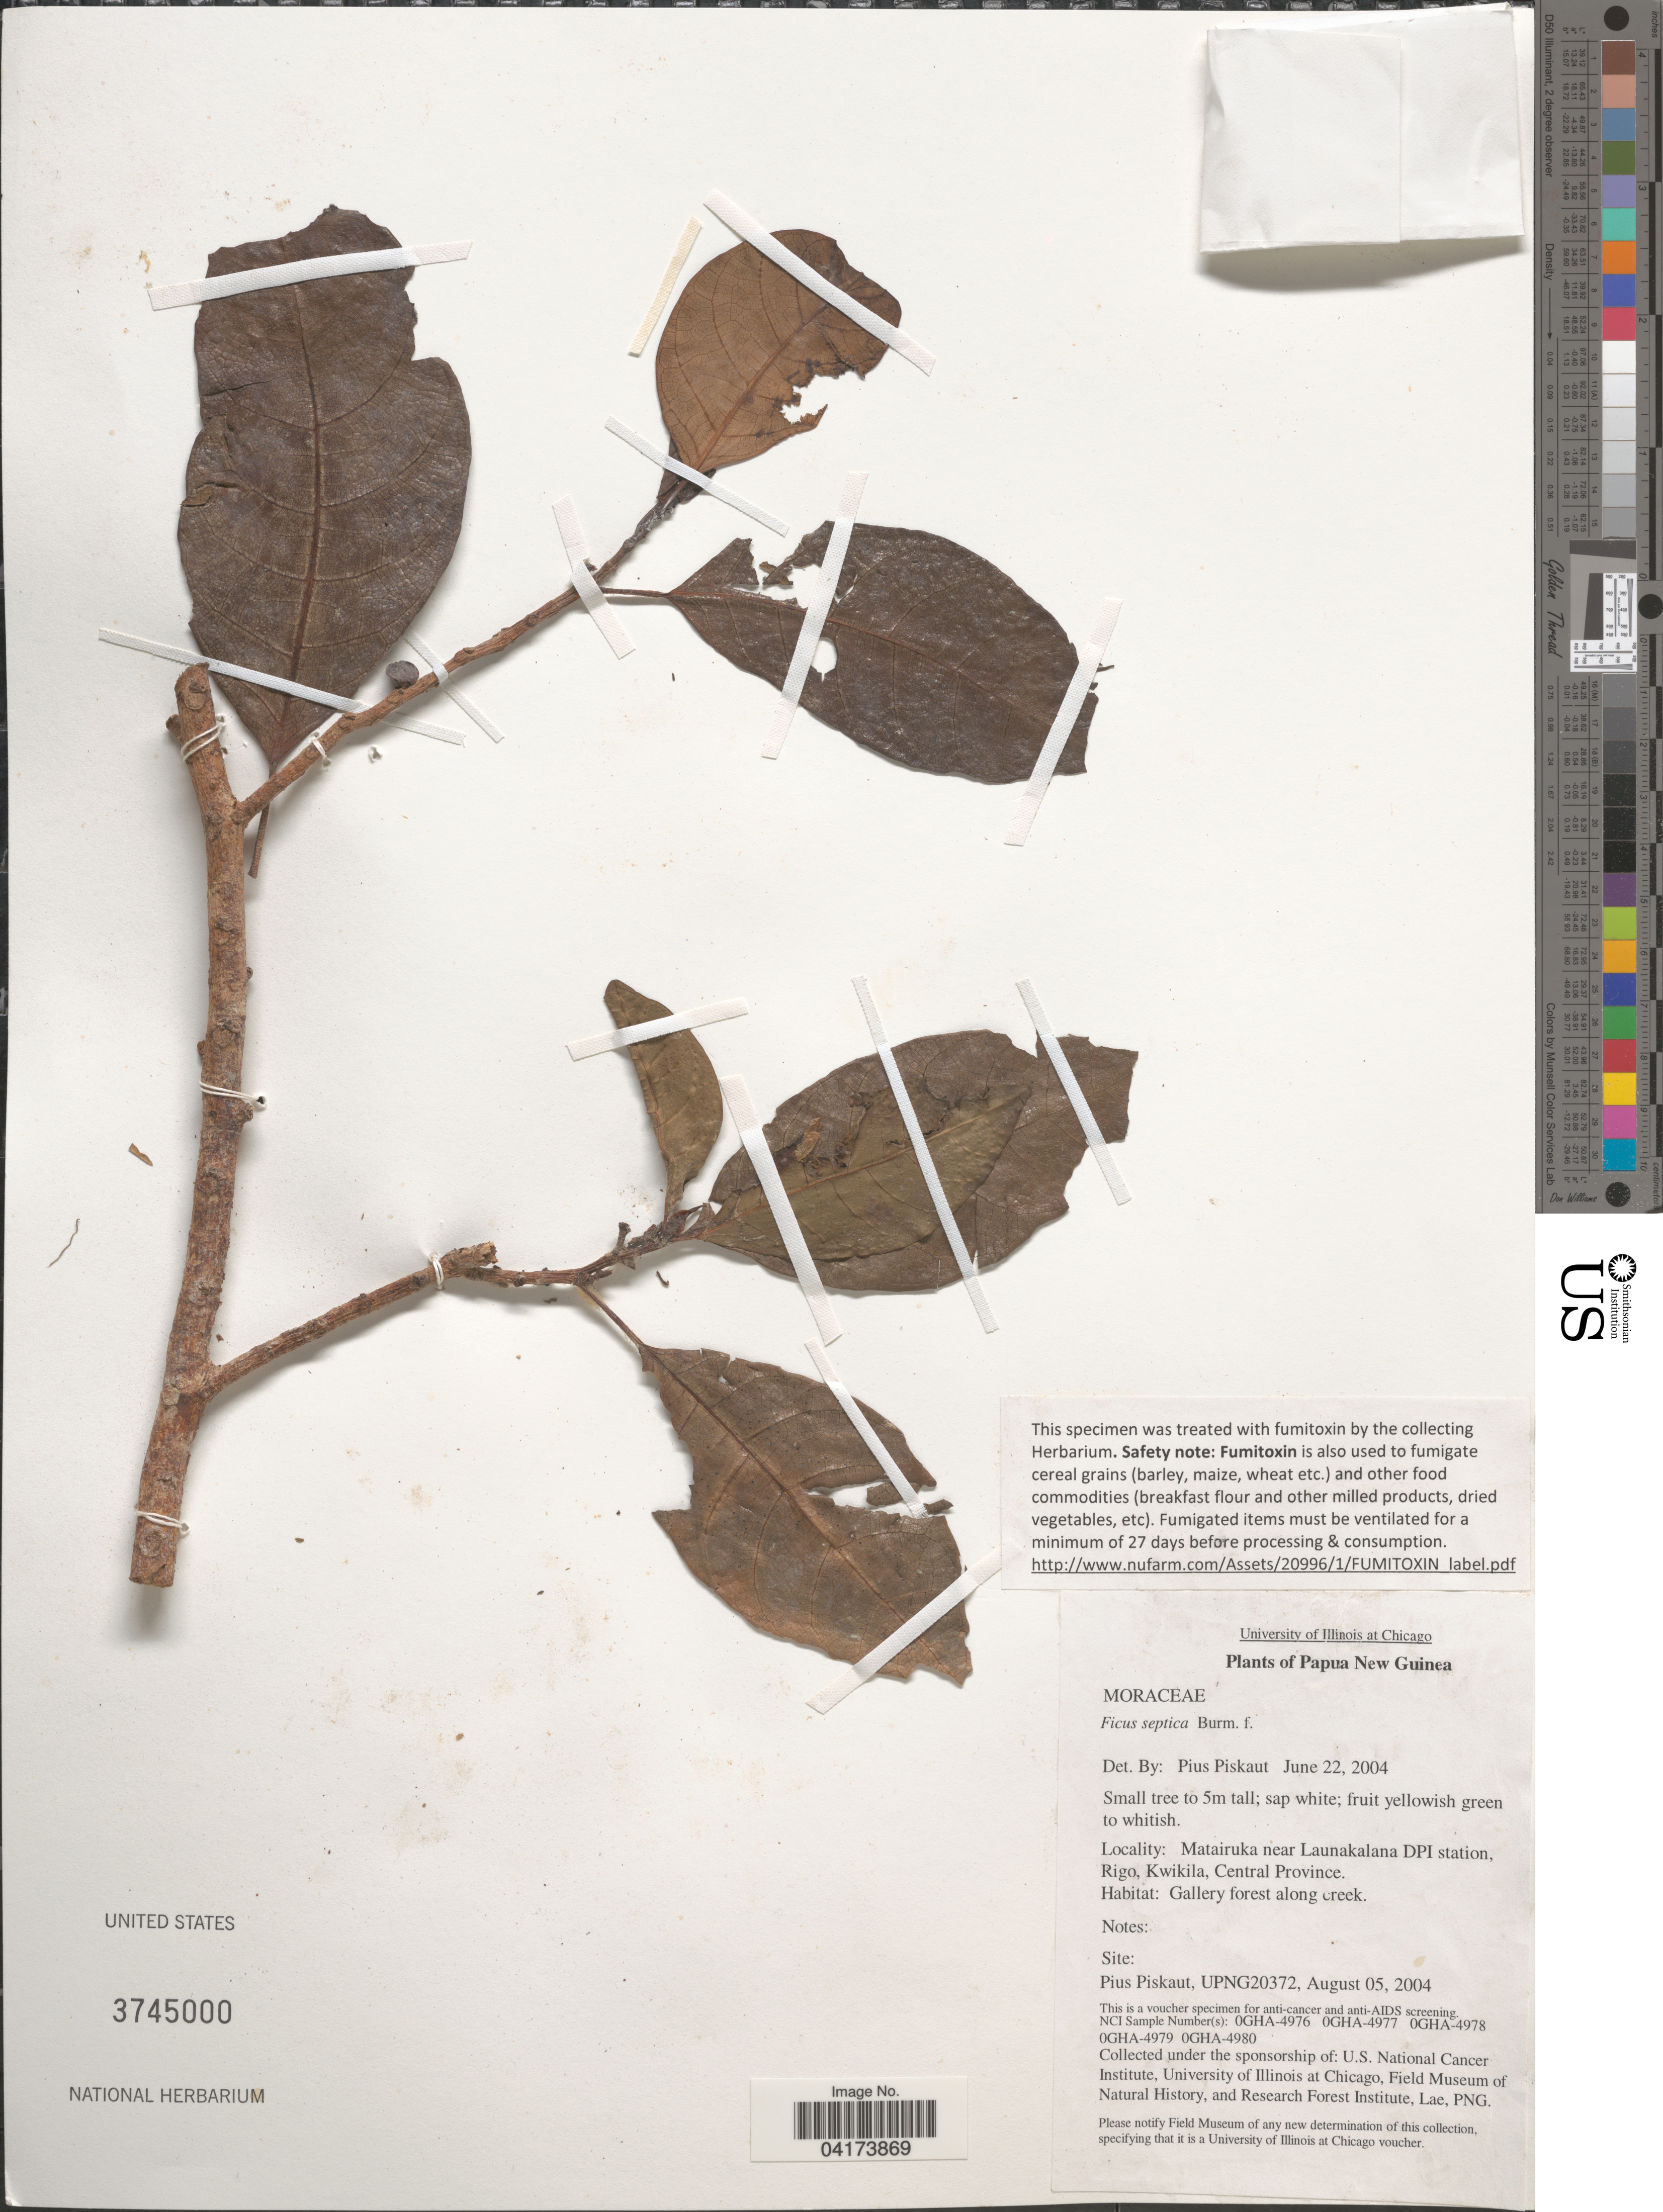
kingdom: Plantae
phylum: Tracheophyta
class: Magnoliopsida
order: Rosales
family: Moraceae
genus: Ficus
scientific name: Ficus septica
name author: Burm. f.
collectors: P. Piskaut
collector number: UPNG20372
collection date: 2004-08-05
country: Papua New Guinea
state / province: Central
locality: Matairuka near Launakalana DPI station, Rigo, Kwikila.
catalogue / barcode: US 3745000